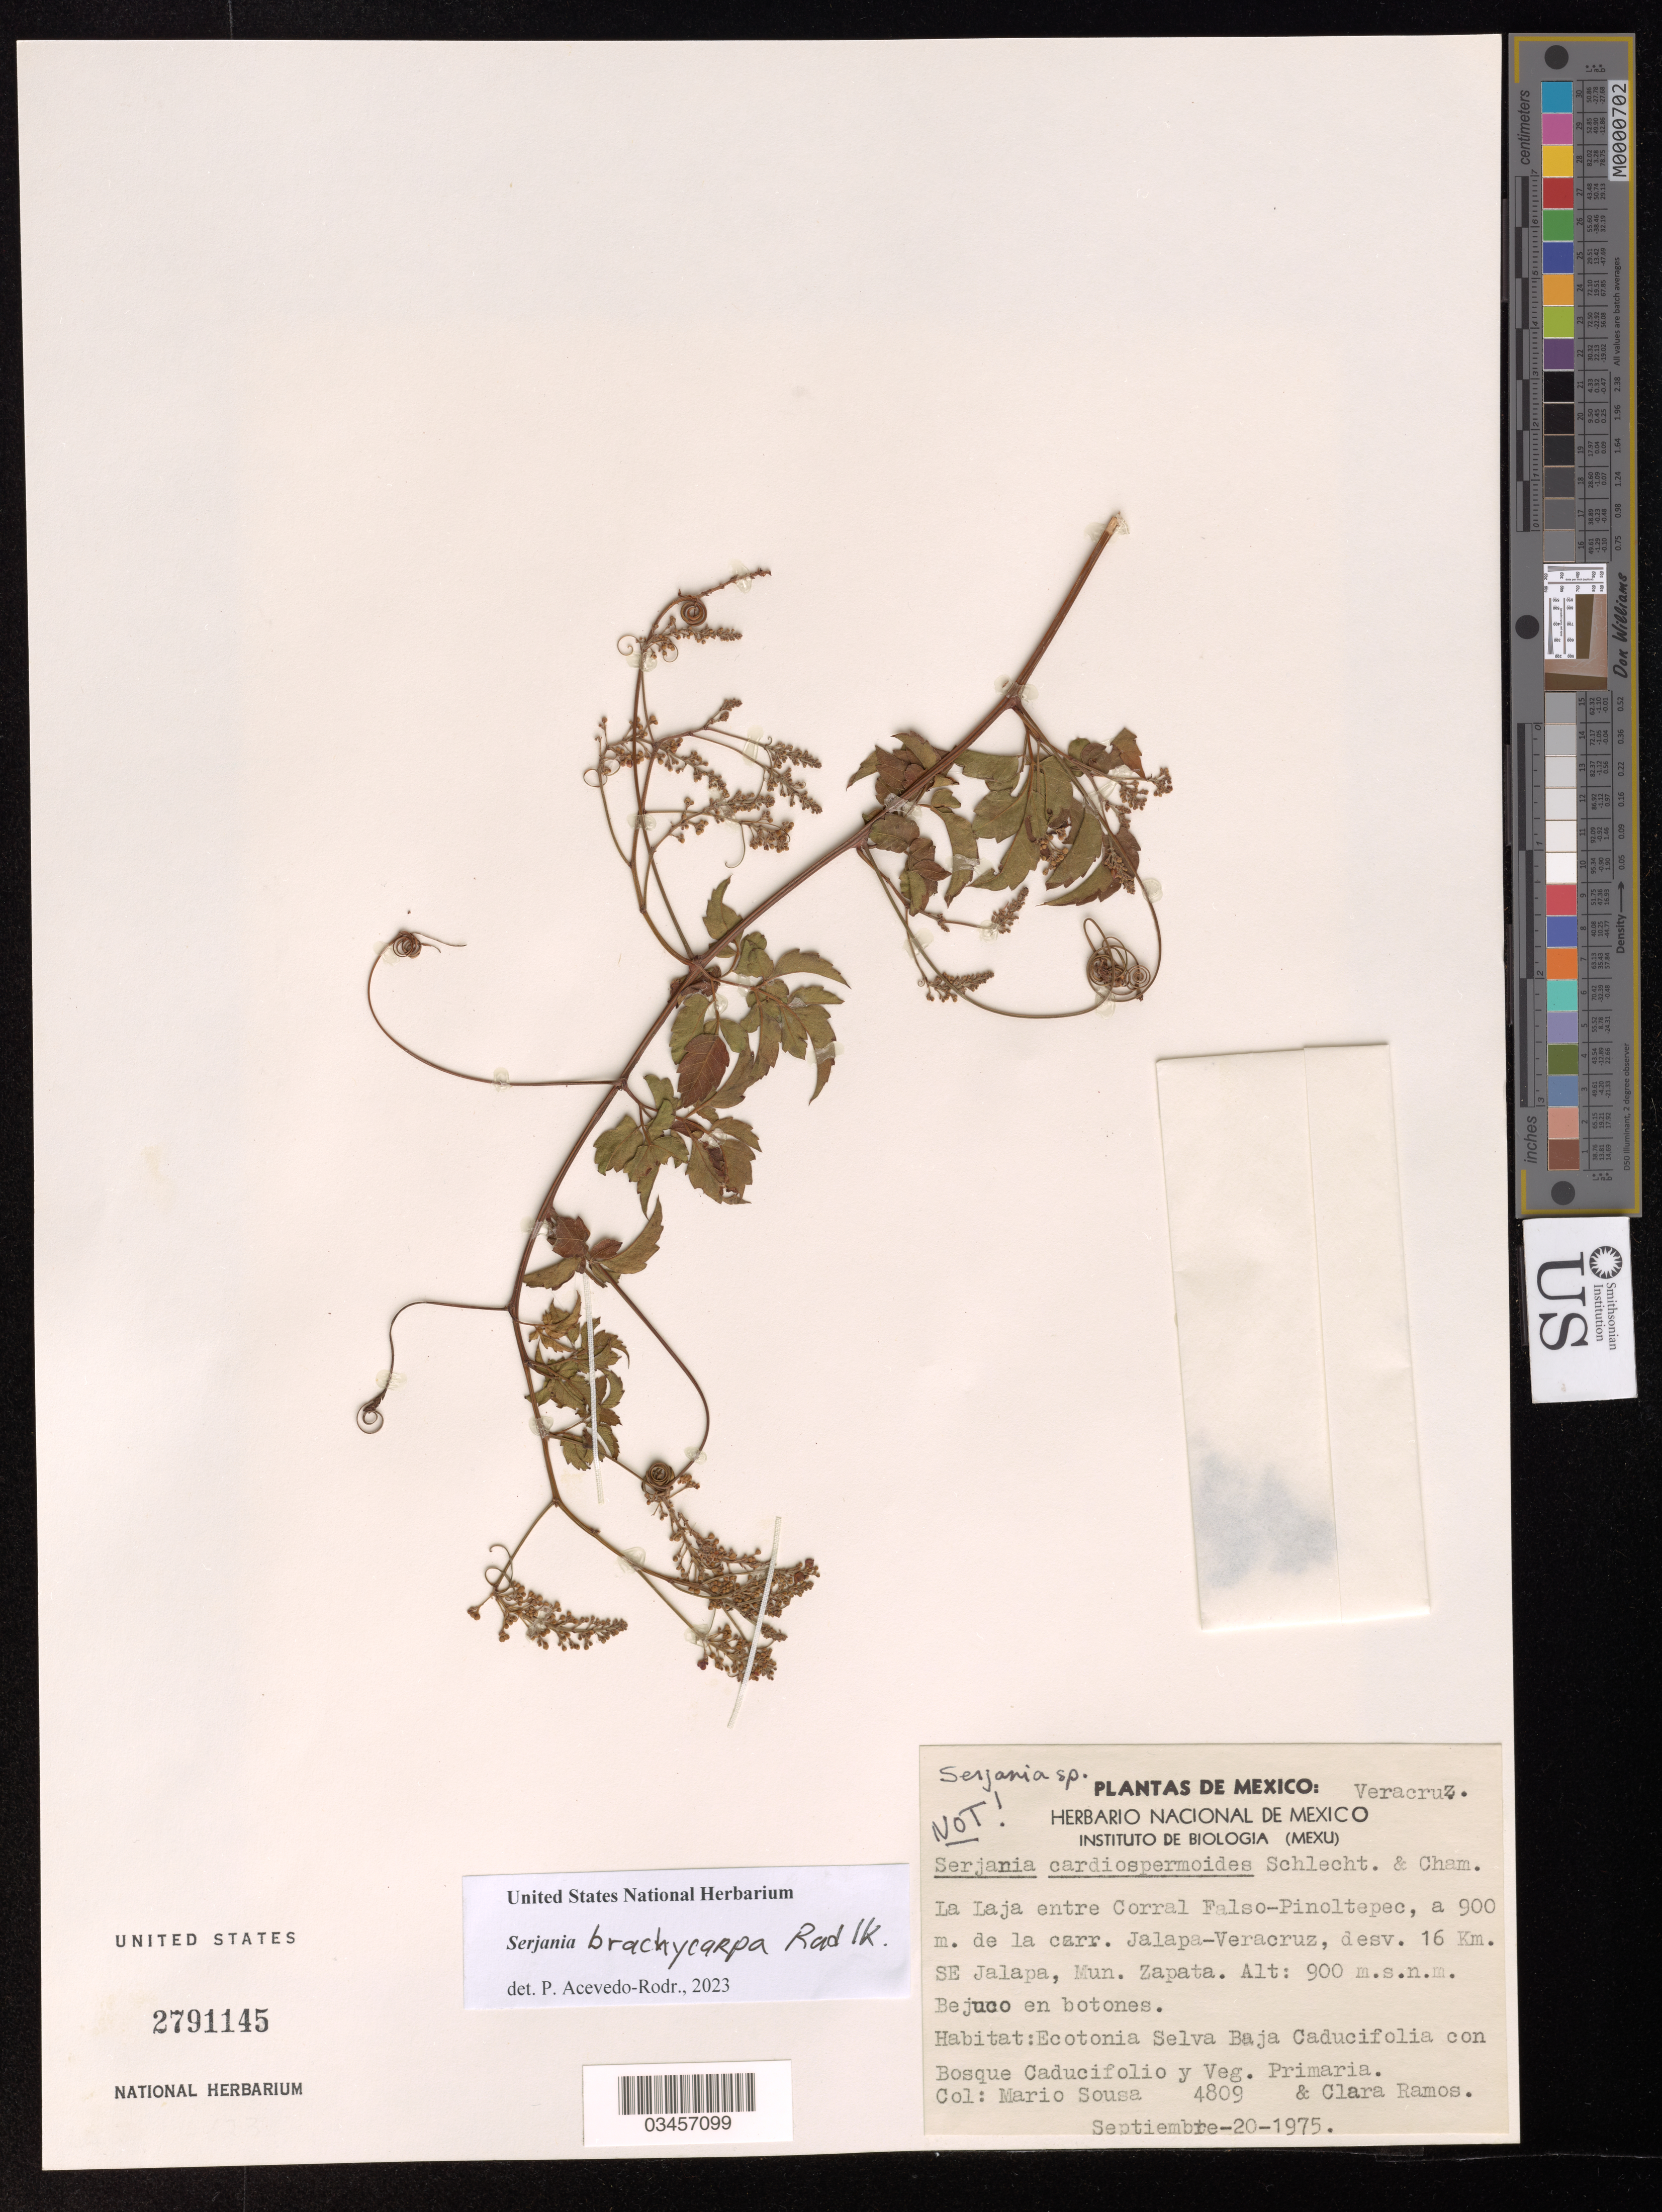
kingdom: Plantae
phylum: Tracheophyta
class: Magnoliopsida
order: Sapindales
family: Sapindaceae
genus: Serjania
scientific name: Serjania cambessediana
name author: Schltdl. & Cham.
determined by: Acevedo-Rodriguez, P., (US), Smithsonian Institution - National Museum of Natural History (UNITED STATES)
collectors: M. Sousa & C. H. Ramos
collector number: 4809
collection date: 1975-09-20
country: Mexico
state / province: Veracruz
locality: La Laja entre Corral Falso-Pinoltepec, a 900 m de la carr. Jalapa-Veracruz, desv. 16 km SE Jalapa, Mun. Zapata.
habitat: Ecotonia selva baja caducifolia con bosque caducifolio y veg. primaria.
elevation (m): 900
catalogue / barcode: US 2791145